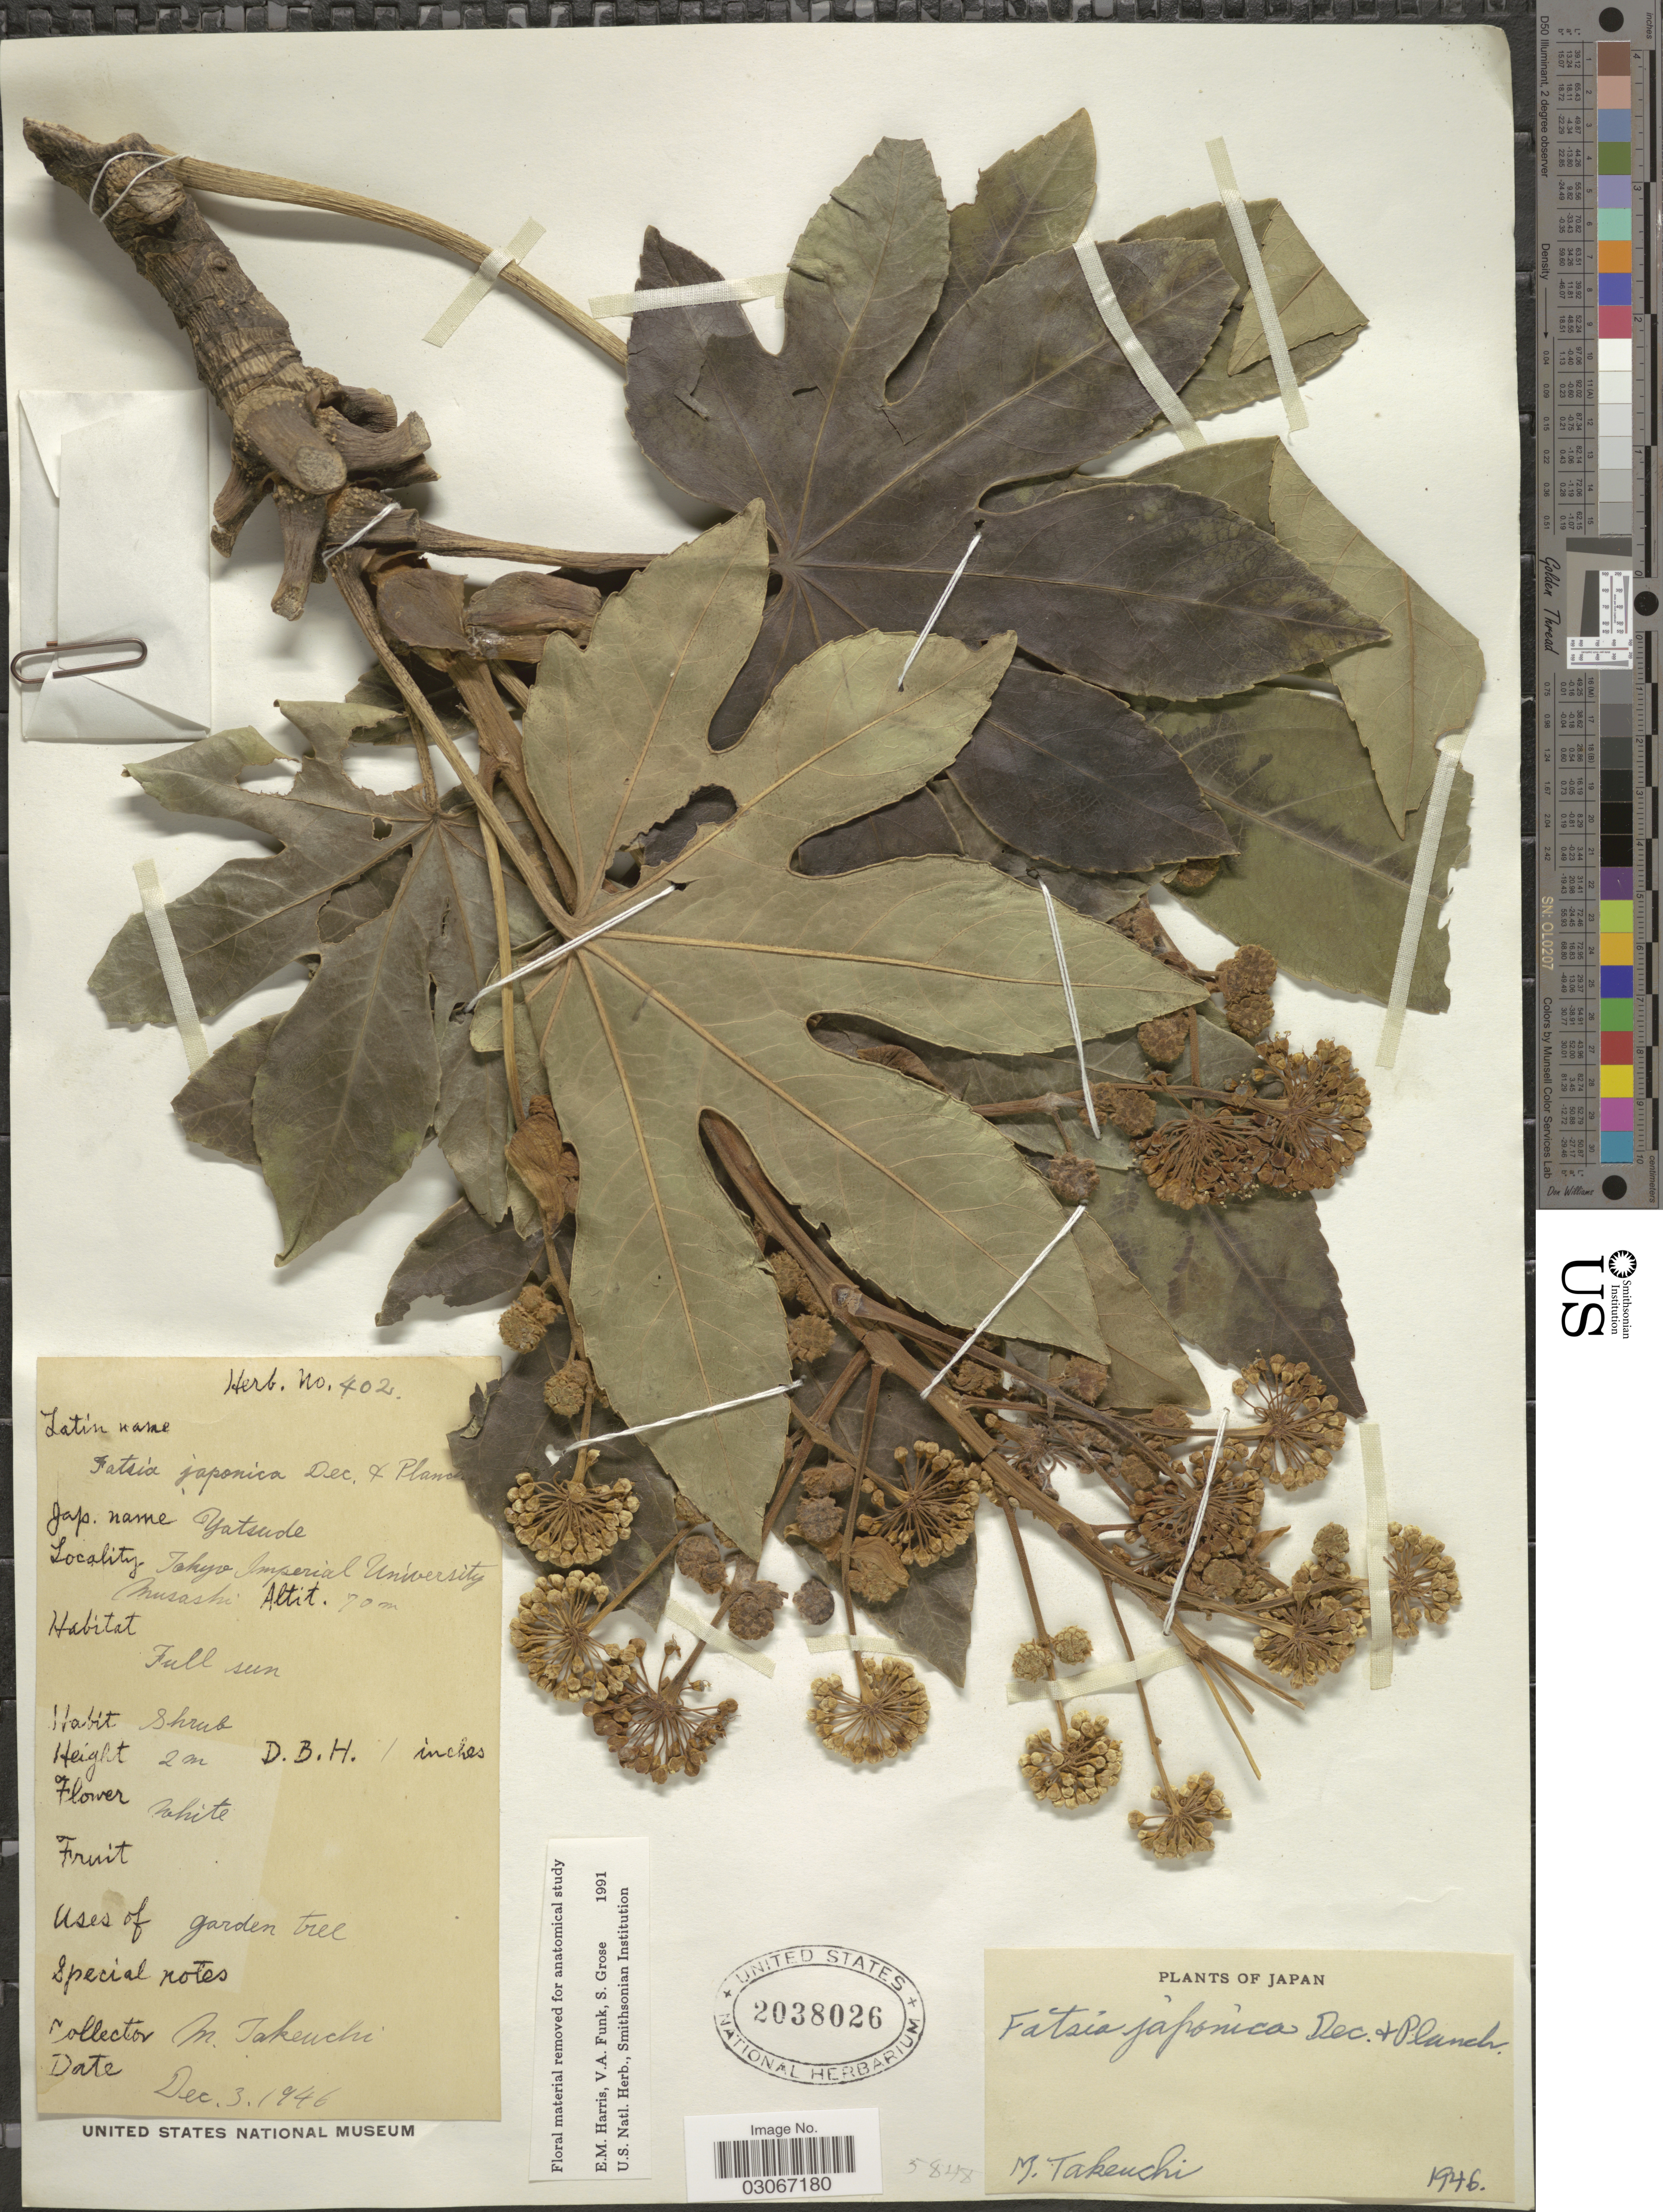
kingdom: Plantae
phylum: Tracheophyta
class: Magnoliopsida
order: Apiales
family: Araliaceae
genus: Fatsia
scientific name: Fatsia japonica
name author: (Thunb.) Decne. & Planch.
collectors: M. Takeuchi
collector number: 402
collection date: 1946-12-03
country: Japan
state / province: Tokyo, Federal City of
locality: Tokyo Imperial University Musashi.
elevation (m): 70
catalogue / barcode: US 2038026